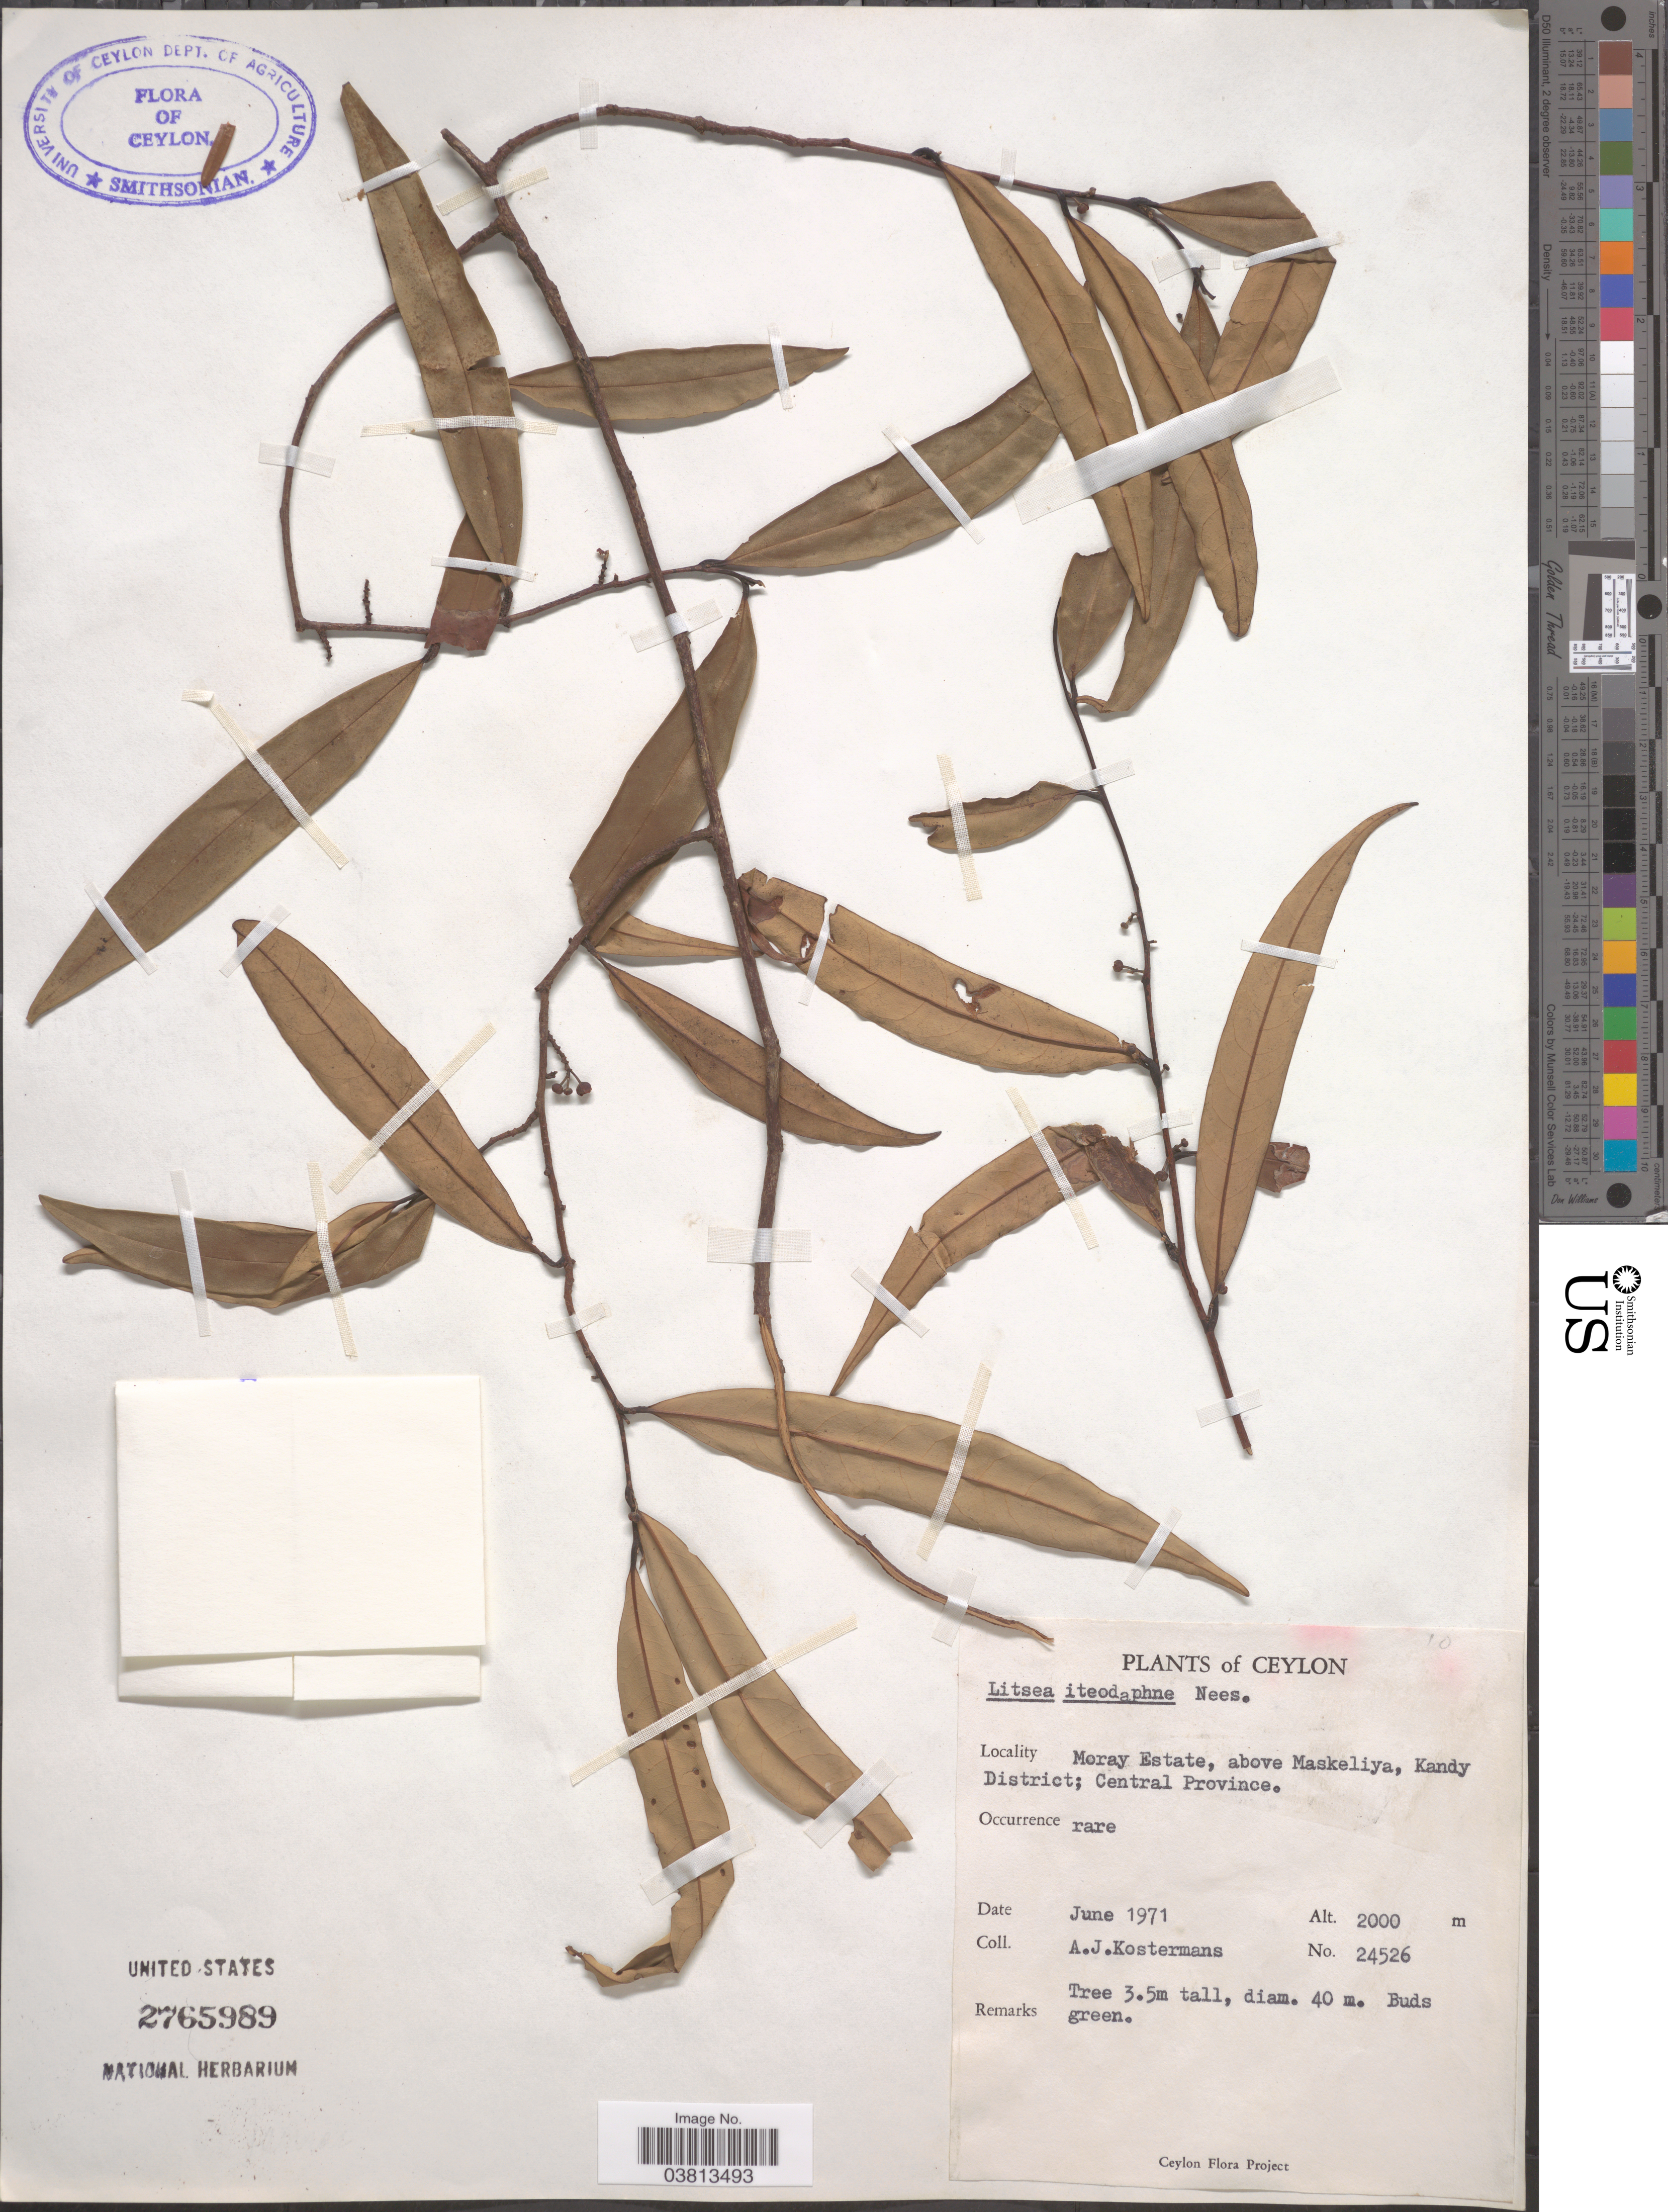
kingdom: Plantae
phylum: Tracheophyta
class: Magnoliopsida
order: Laurales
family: Lauraceae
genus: Litsea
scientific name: Litsea iteodaphne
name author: Hook. f.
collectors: A. J. G. Kostermans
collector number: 24526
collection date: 1971-06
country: Sri Lanka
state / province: Central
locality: Ceylon. Moray Estate, above Maskeliya, Kandy District.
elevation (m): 2000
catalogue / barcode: US 2765989